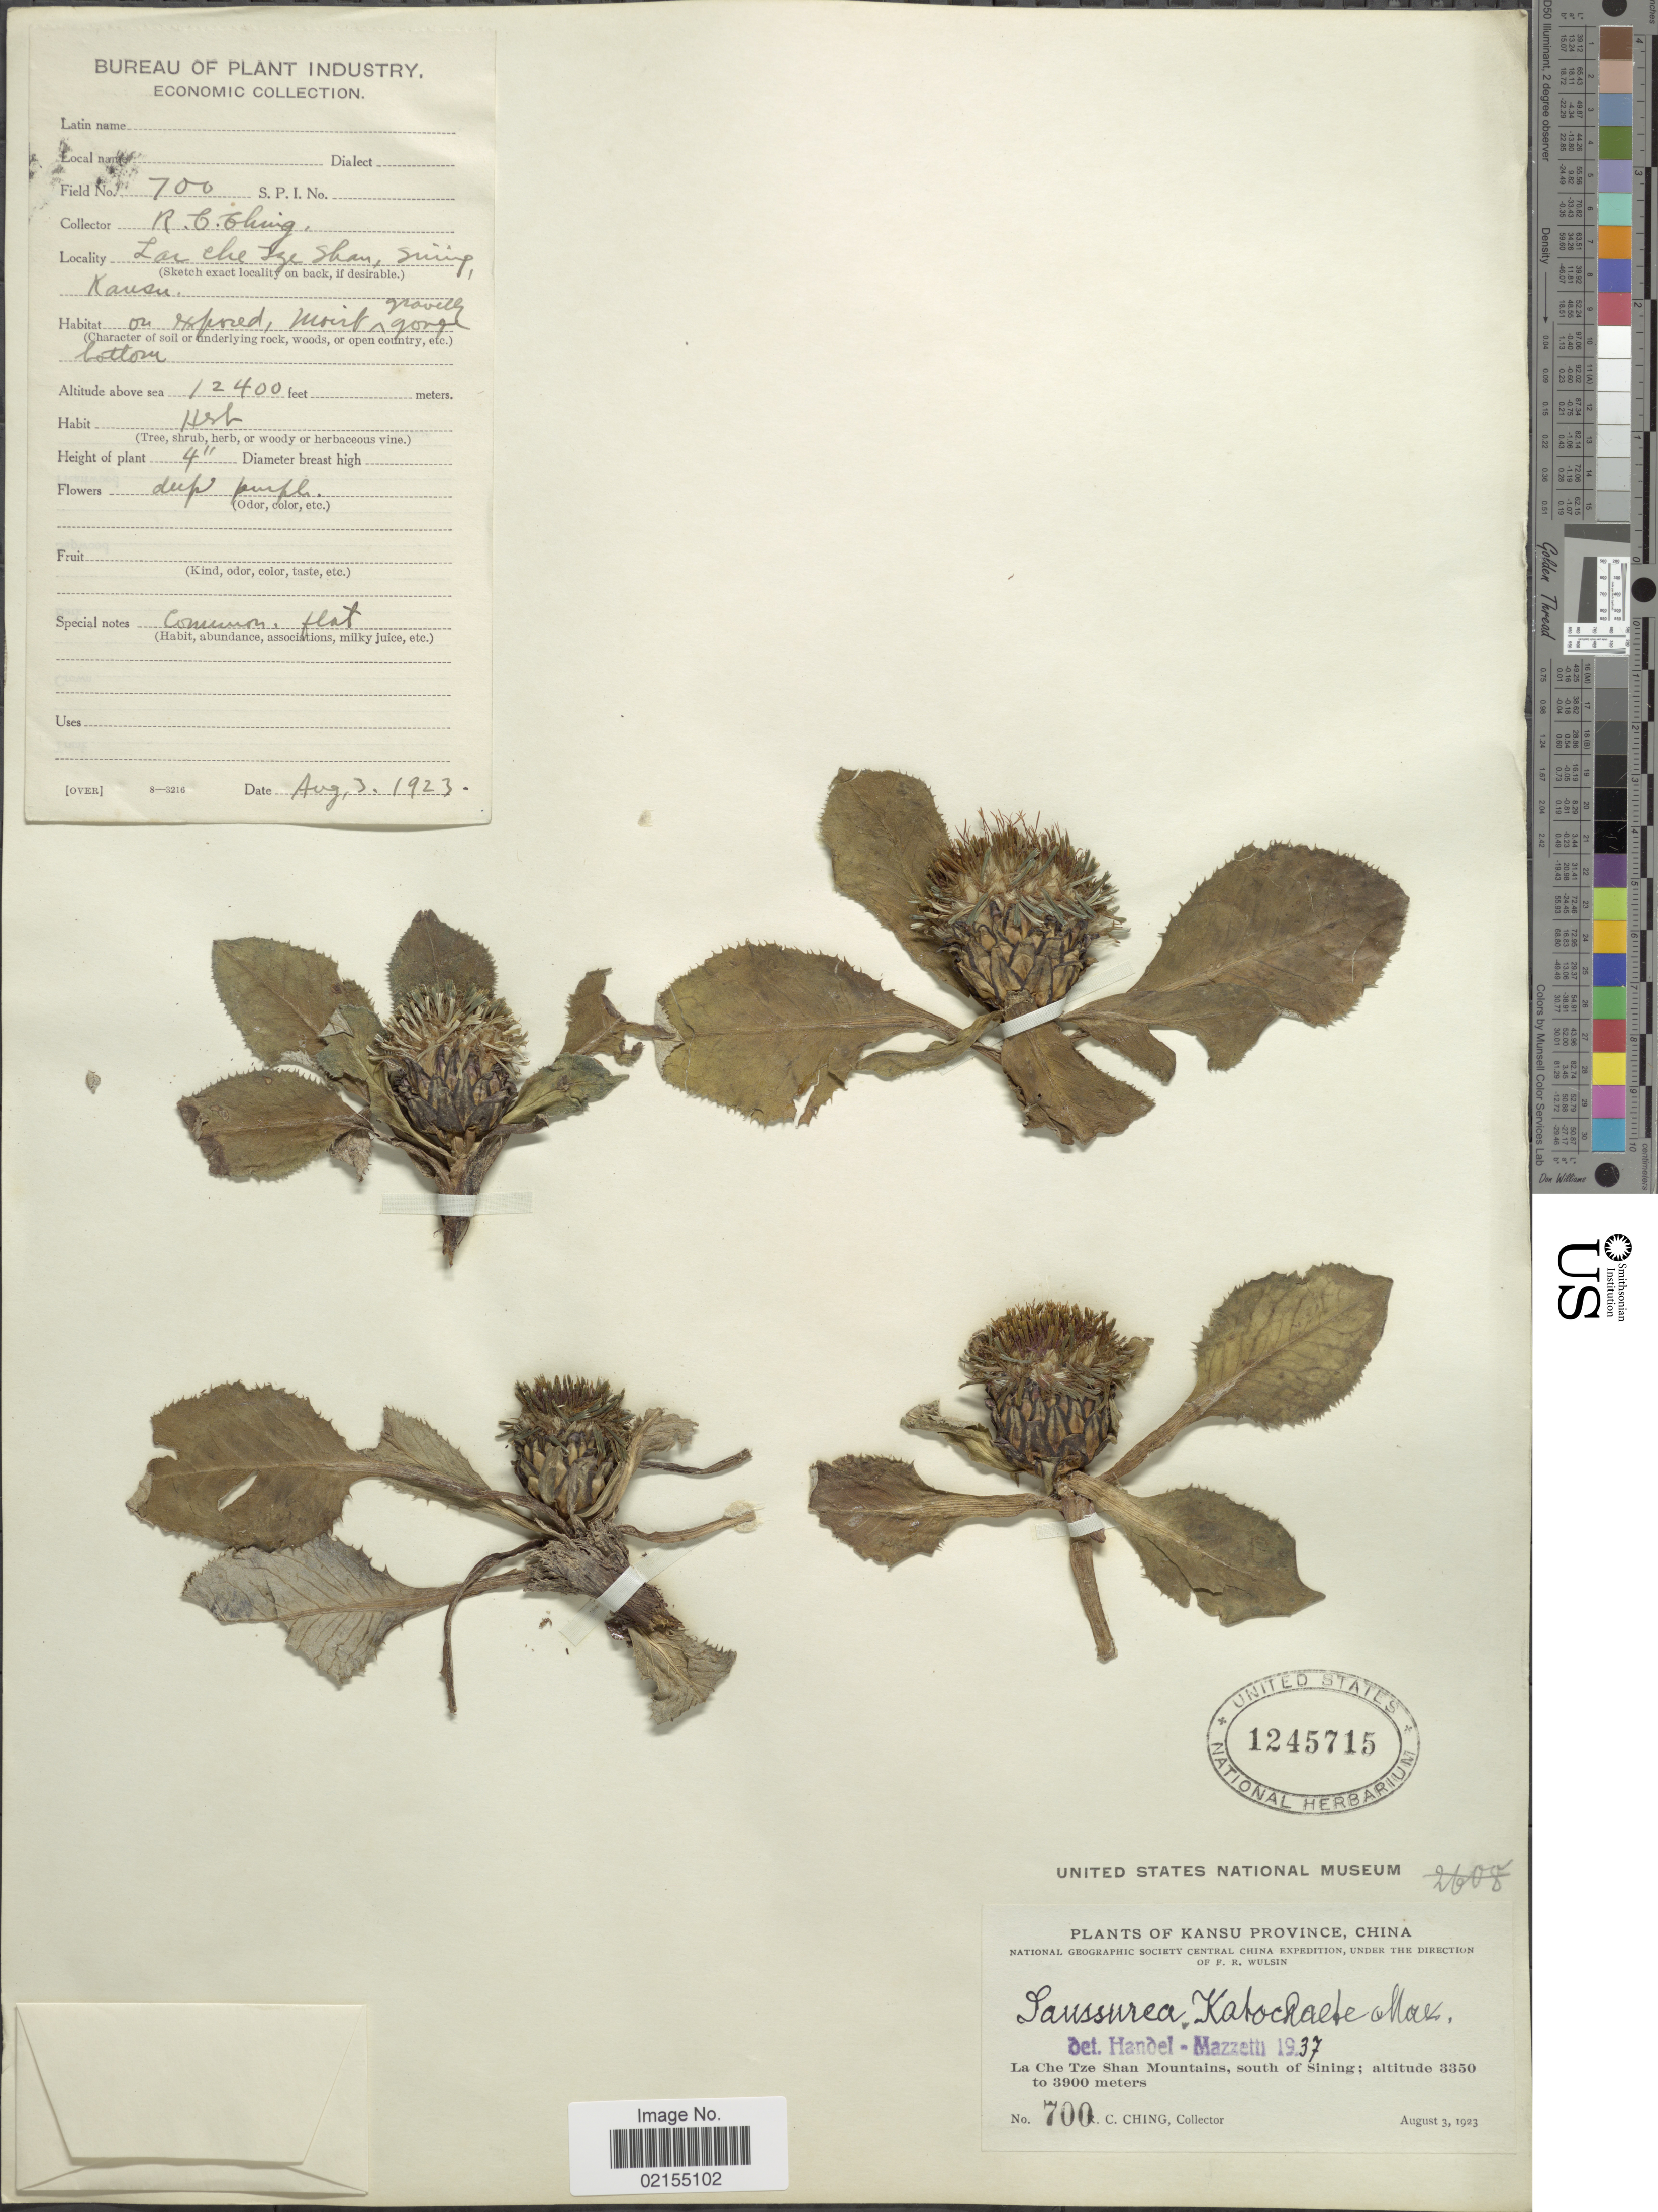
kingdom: Plantae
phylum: Tracheophyta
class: Magnoliopsida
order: Asterales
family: Asteraceae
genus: Saussurea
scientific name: Saussurea katochaete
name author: Maxim.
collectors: R. C. Ching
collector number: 700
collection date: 1923-08-03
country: China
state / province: Gansu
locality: Kansu Province, China, La Che Tze Shan Mountains, south of Sining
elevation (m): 3780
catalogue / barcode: US 1245715